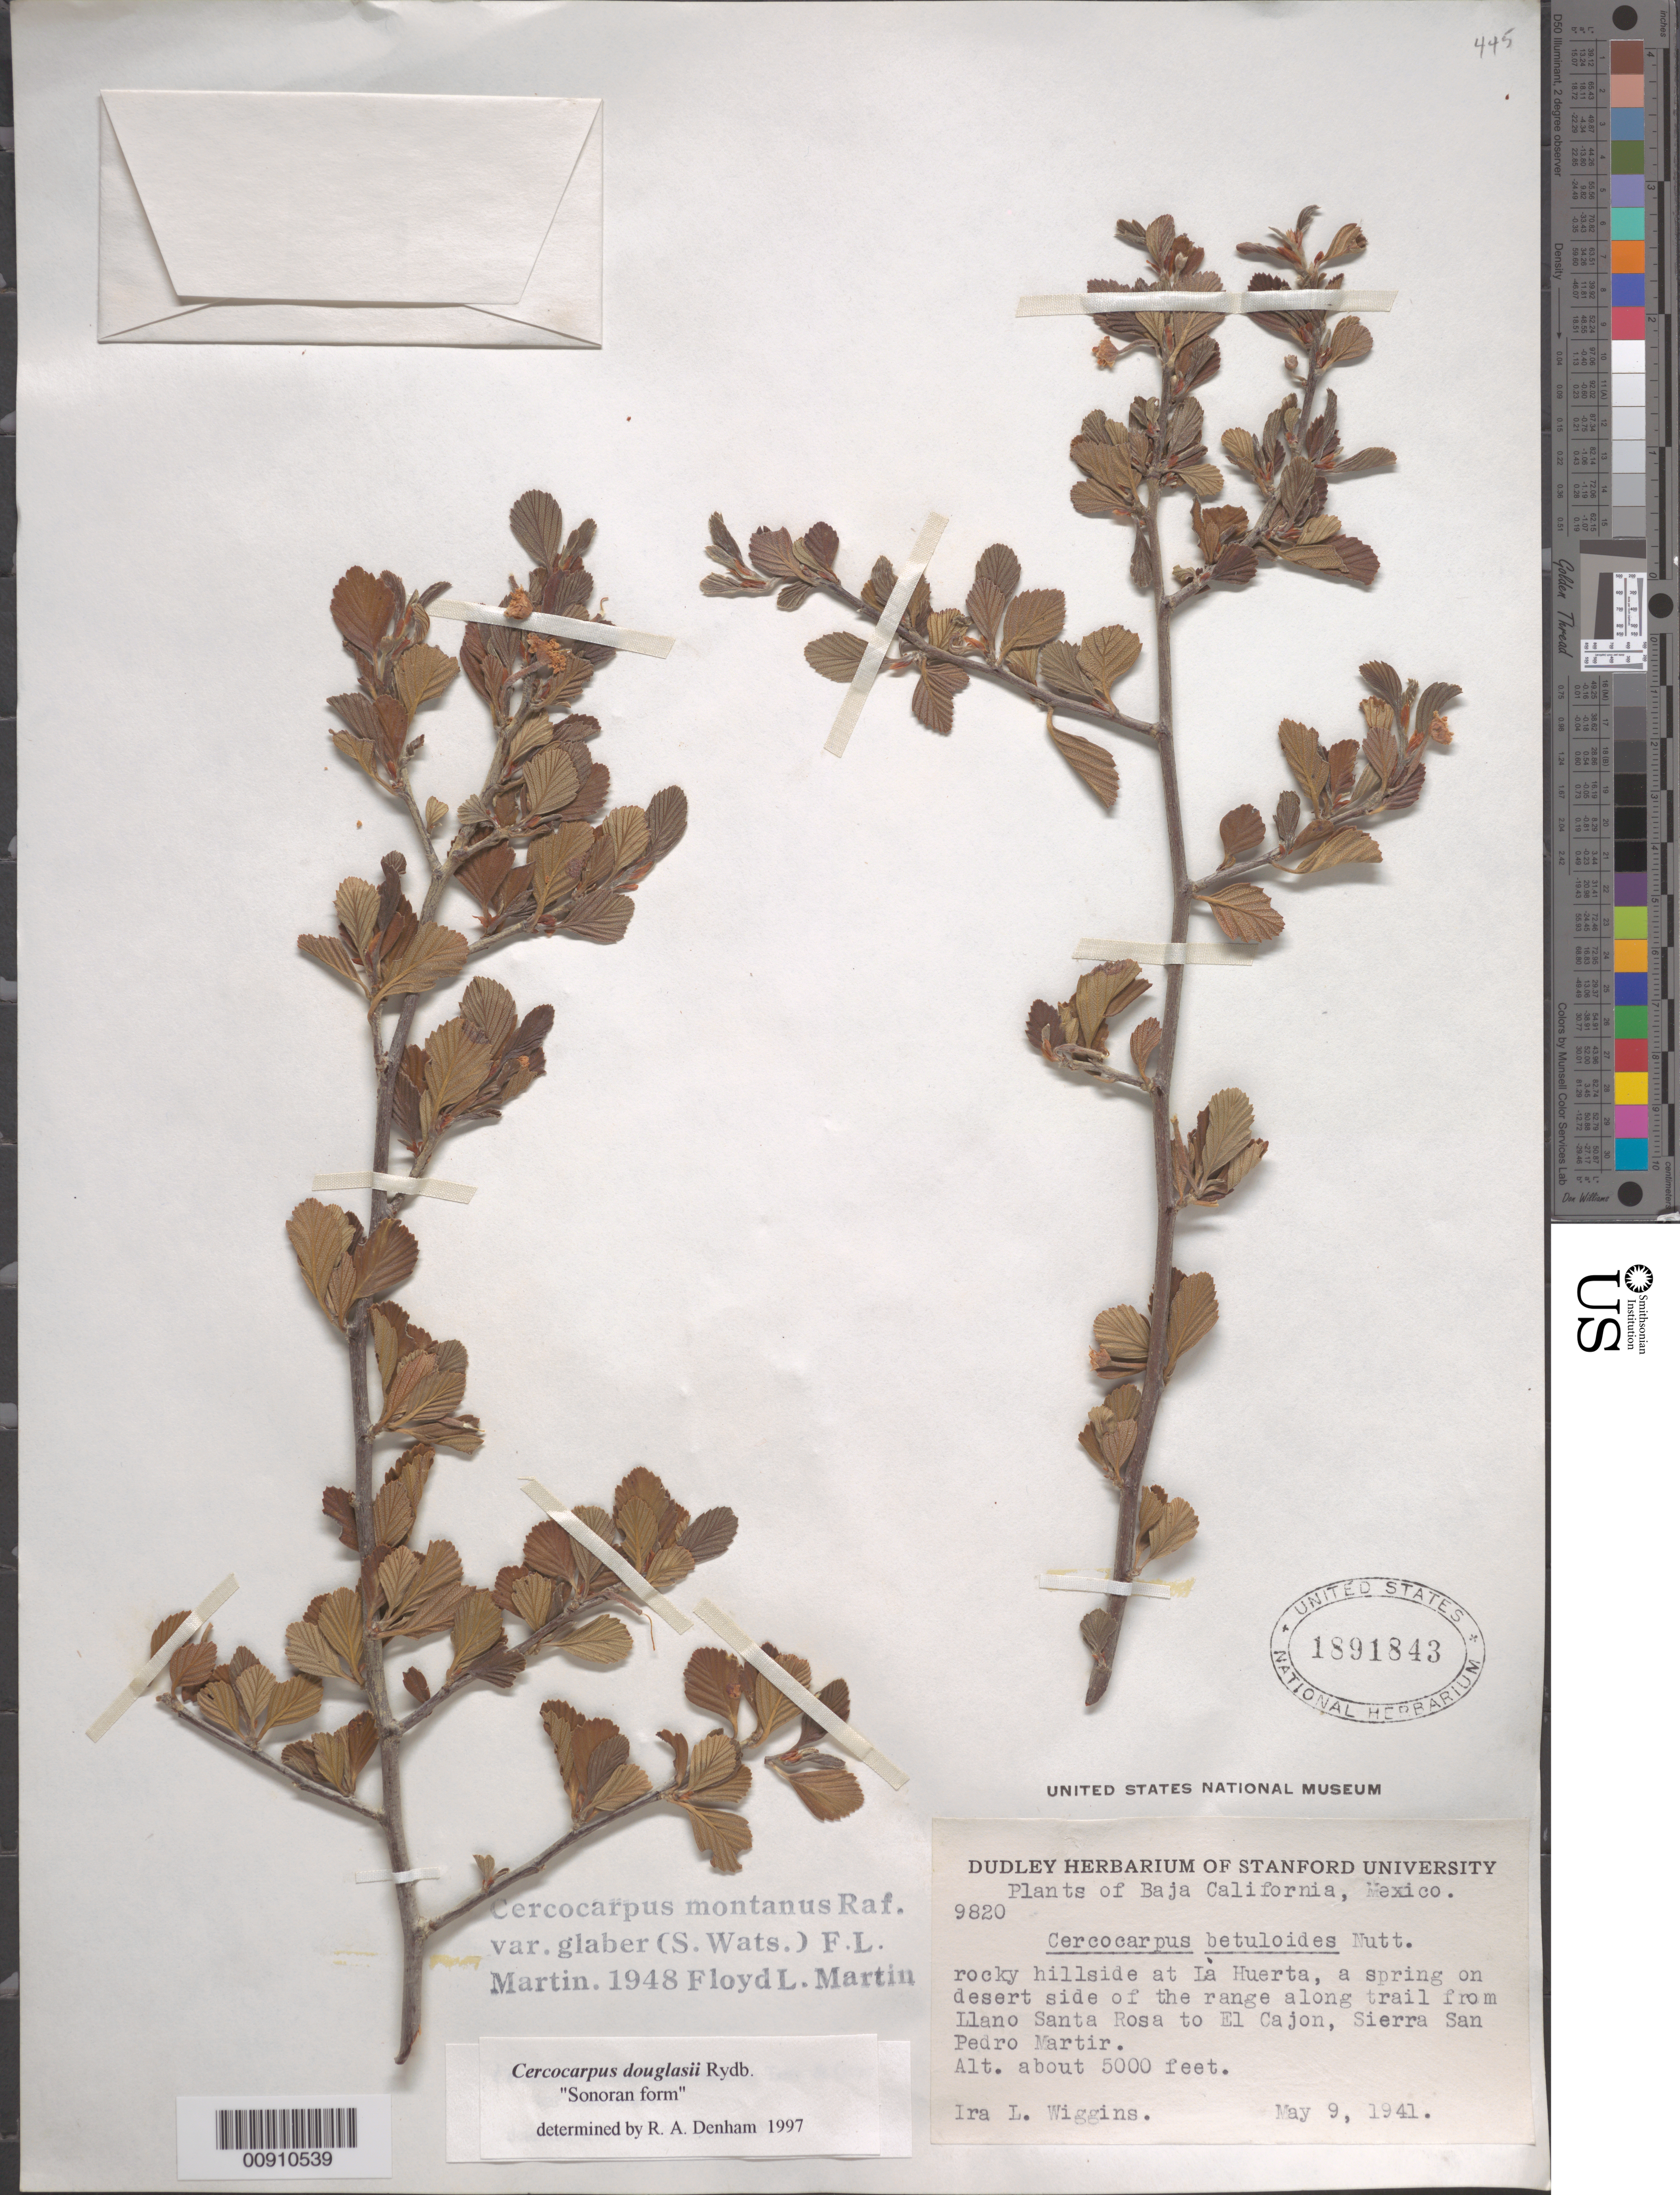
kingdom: Plantae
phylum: Tracheophyta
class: Magnoliopsida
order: Rosales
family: Rosaceae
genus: Cercocarpus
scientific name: Cercocarpus douglasii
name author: Rydb.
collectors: I. L. Wiggins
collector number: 9820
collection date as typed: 09 May 1941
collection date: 1941-05-09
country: Mexico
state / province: Baja California Norte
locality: La Huerta, a spring on desert side of the range along trail from Llano Santa Rosa to El Cajon, Sierra San Pedro Mártir.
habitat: Rocky hillside.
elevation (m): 1524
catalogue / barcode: US 1891843